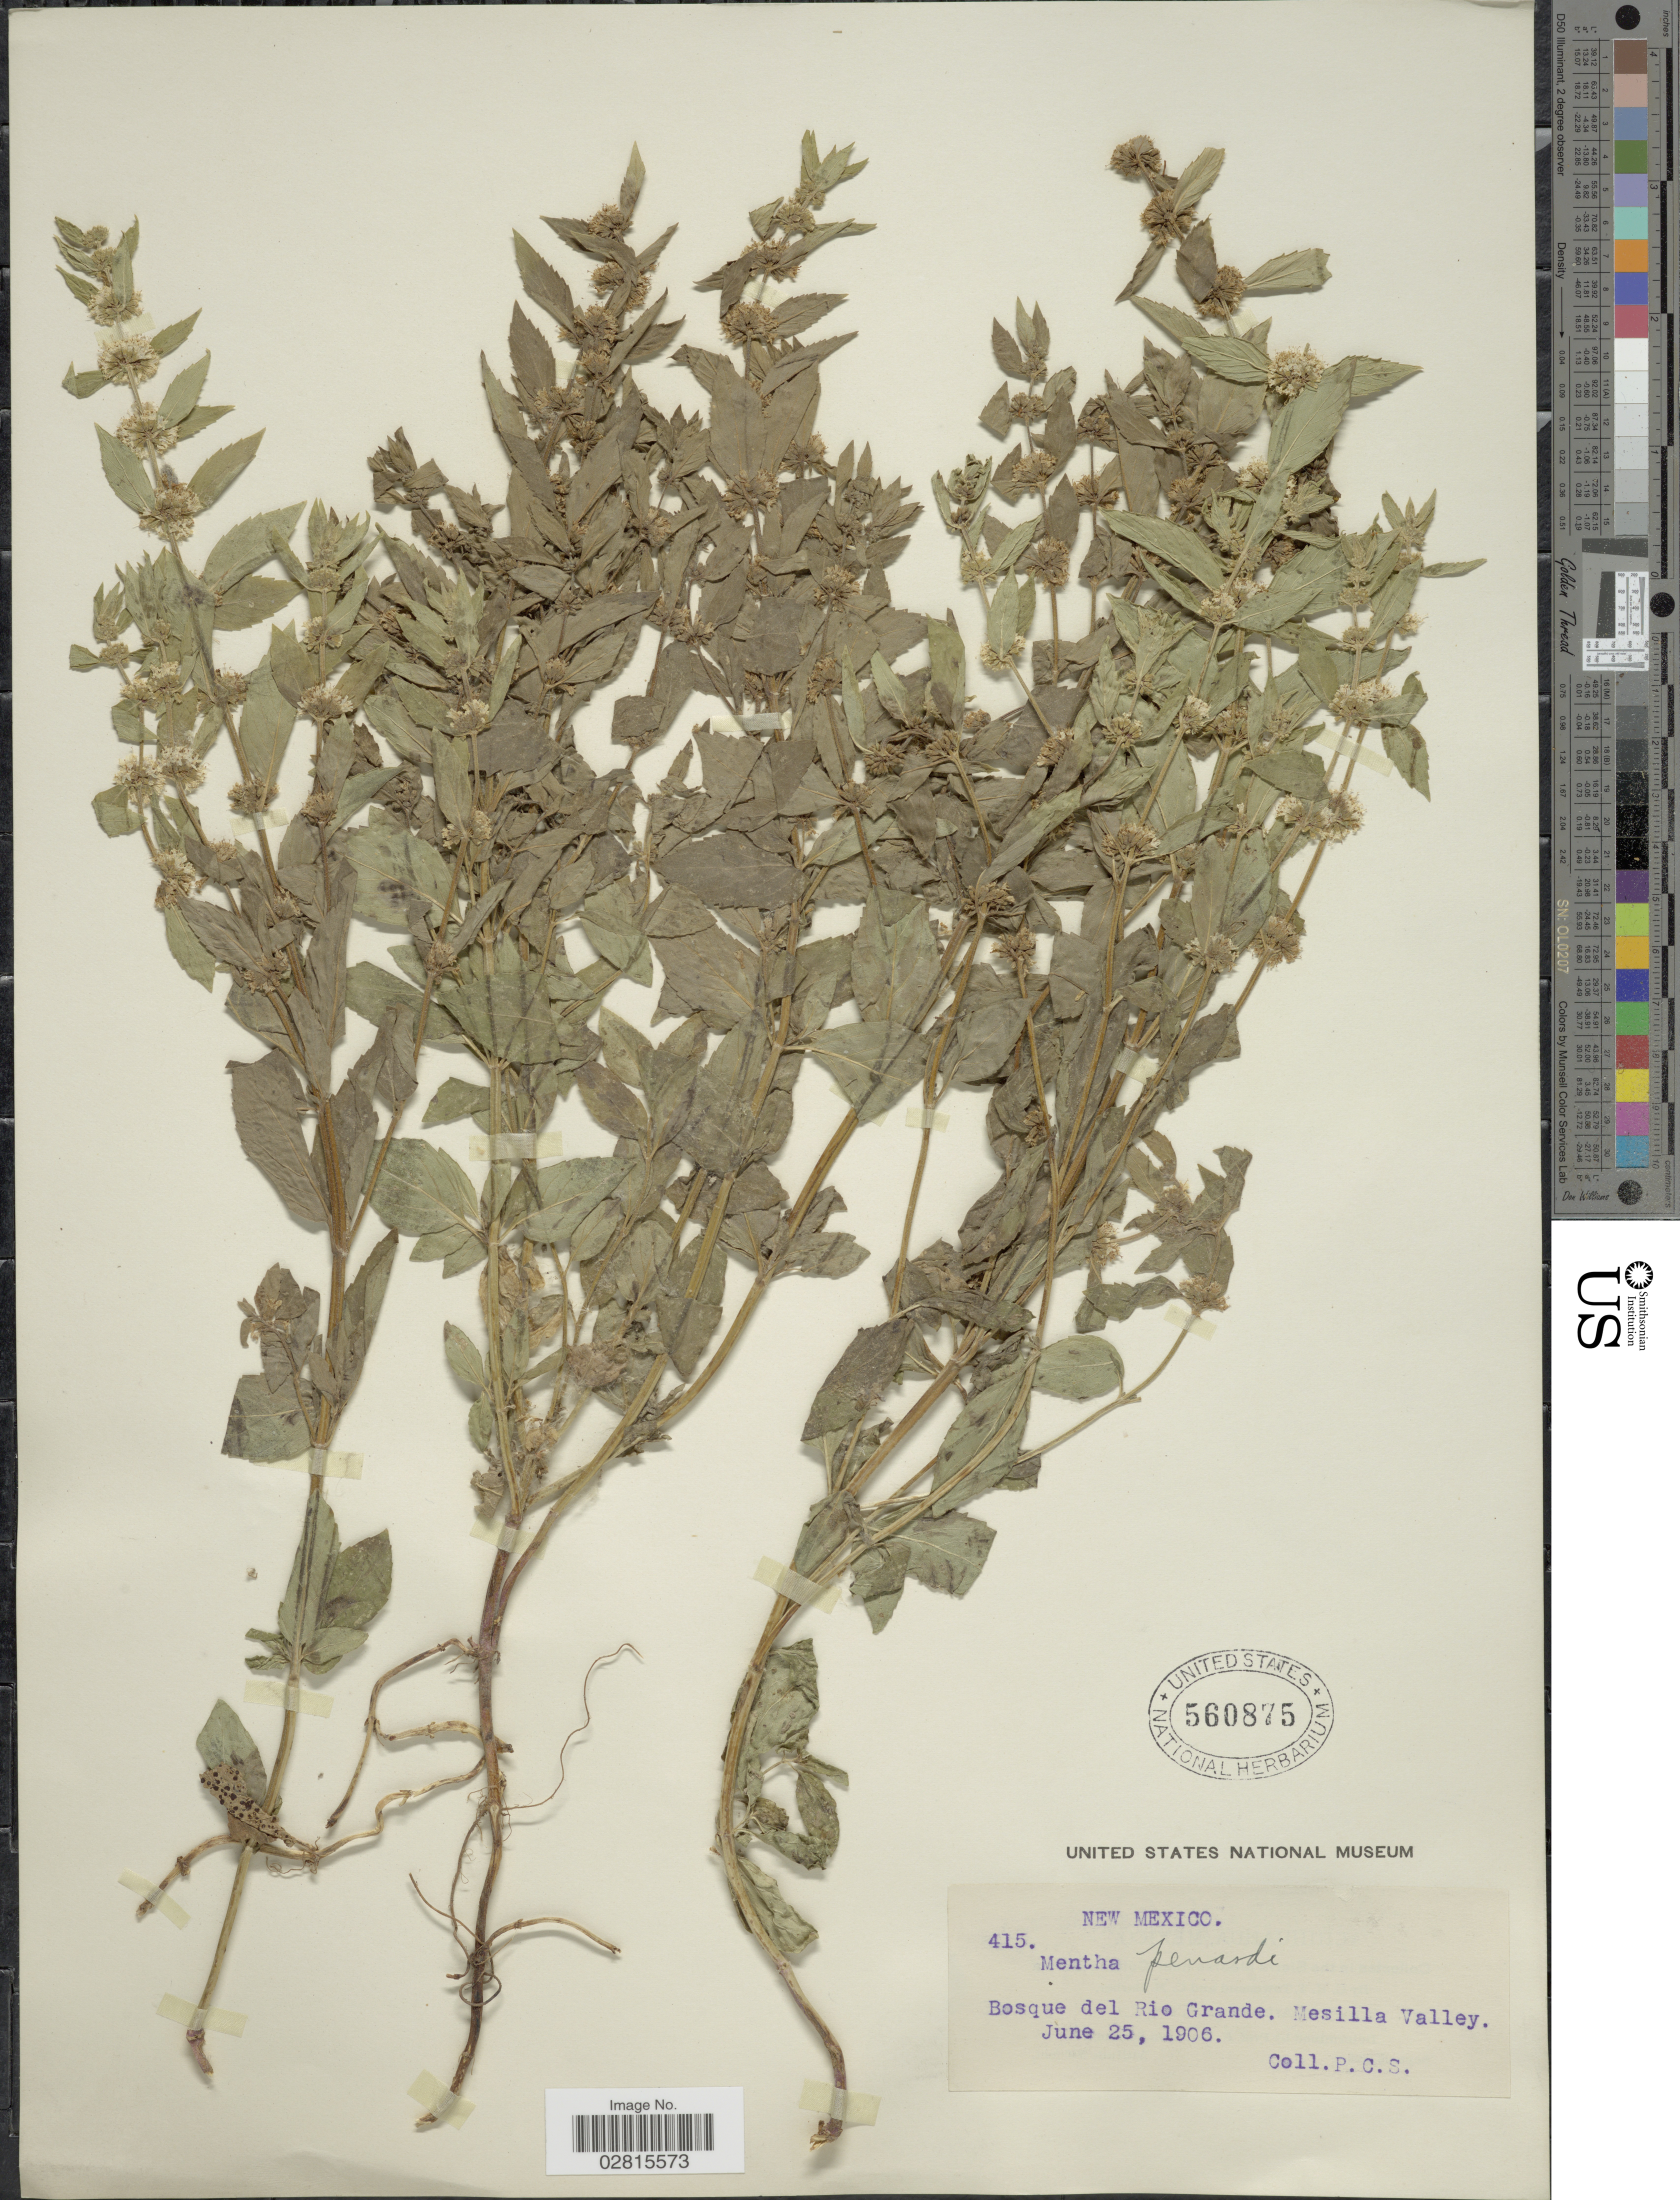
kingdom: Plantae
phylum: Tracheophyta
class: Magnoliopsida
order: Lamiales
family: Lamiaceae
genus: Mentha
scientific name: Mentha penardii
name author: (Briq.) Rydb.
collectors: P. C. S.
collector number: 415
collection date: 1906-06-25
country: United States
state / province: New Mexico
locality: Bosque del Rio Grande. Mesilla Valley.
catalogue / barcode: US 560875